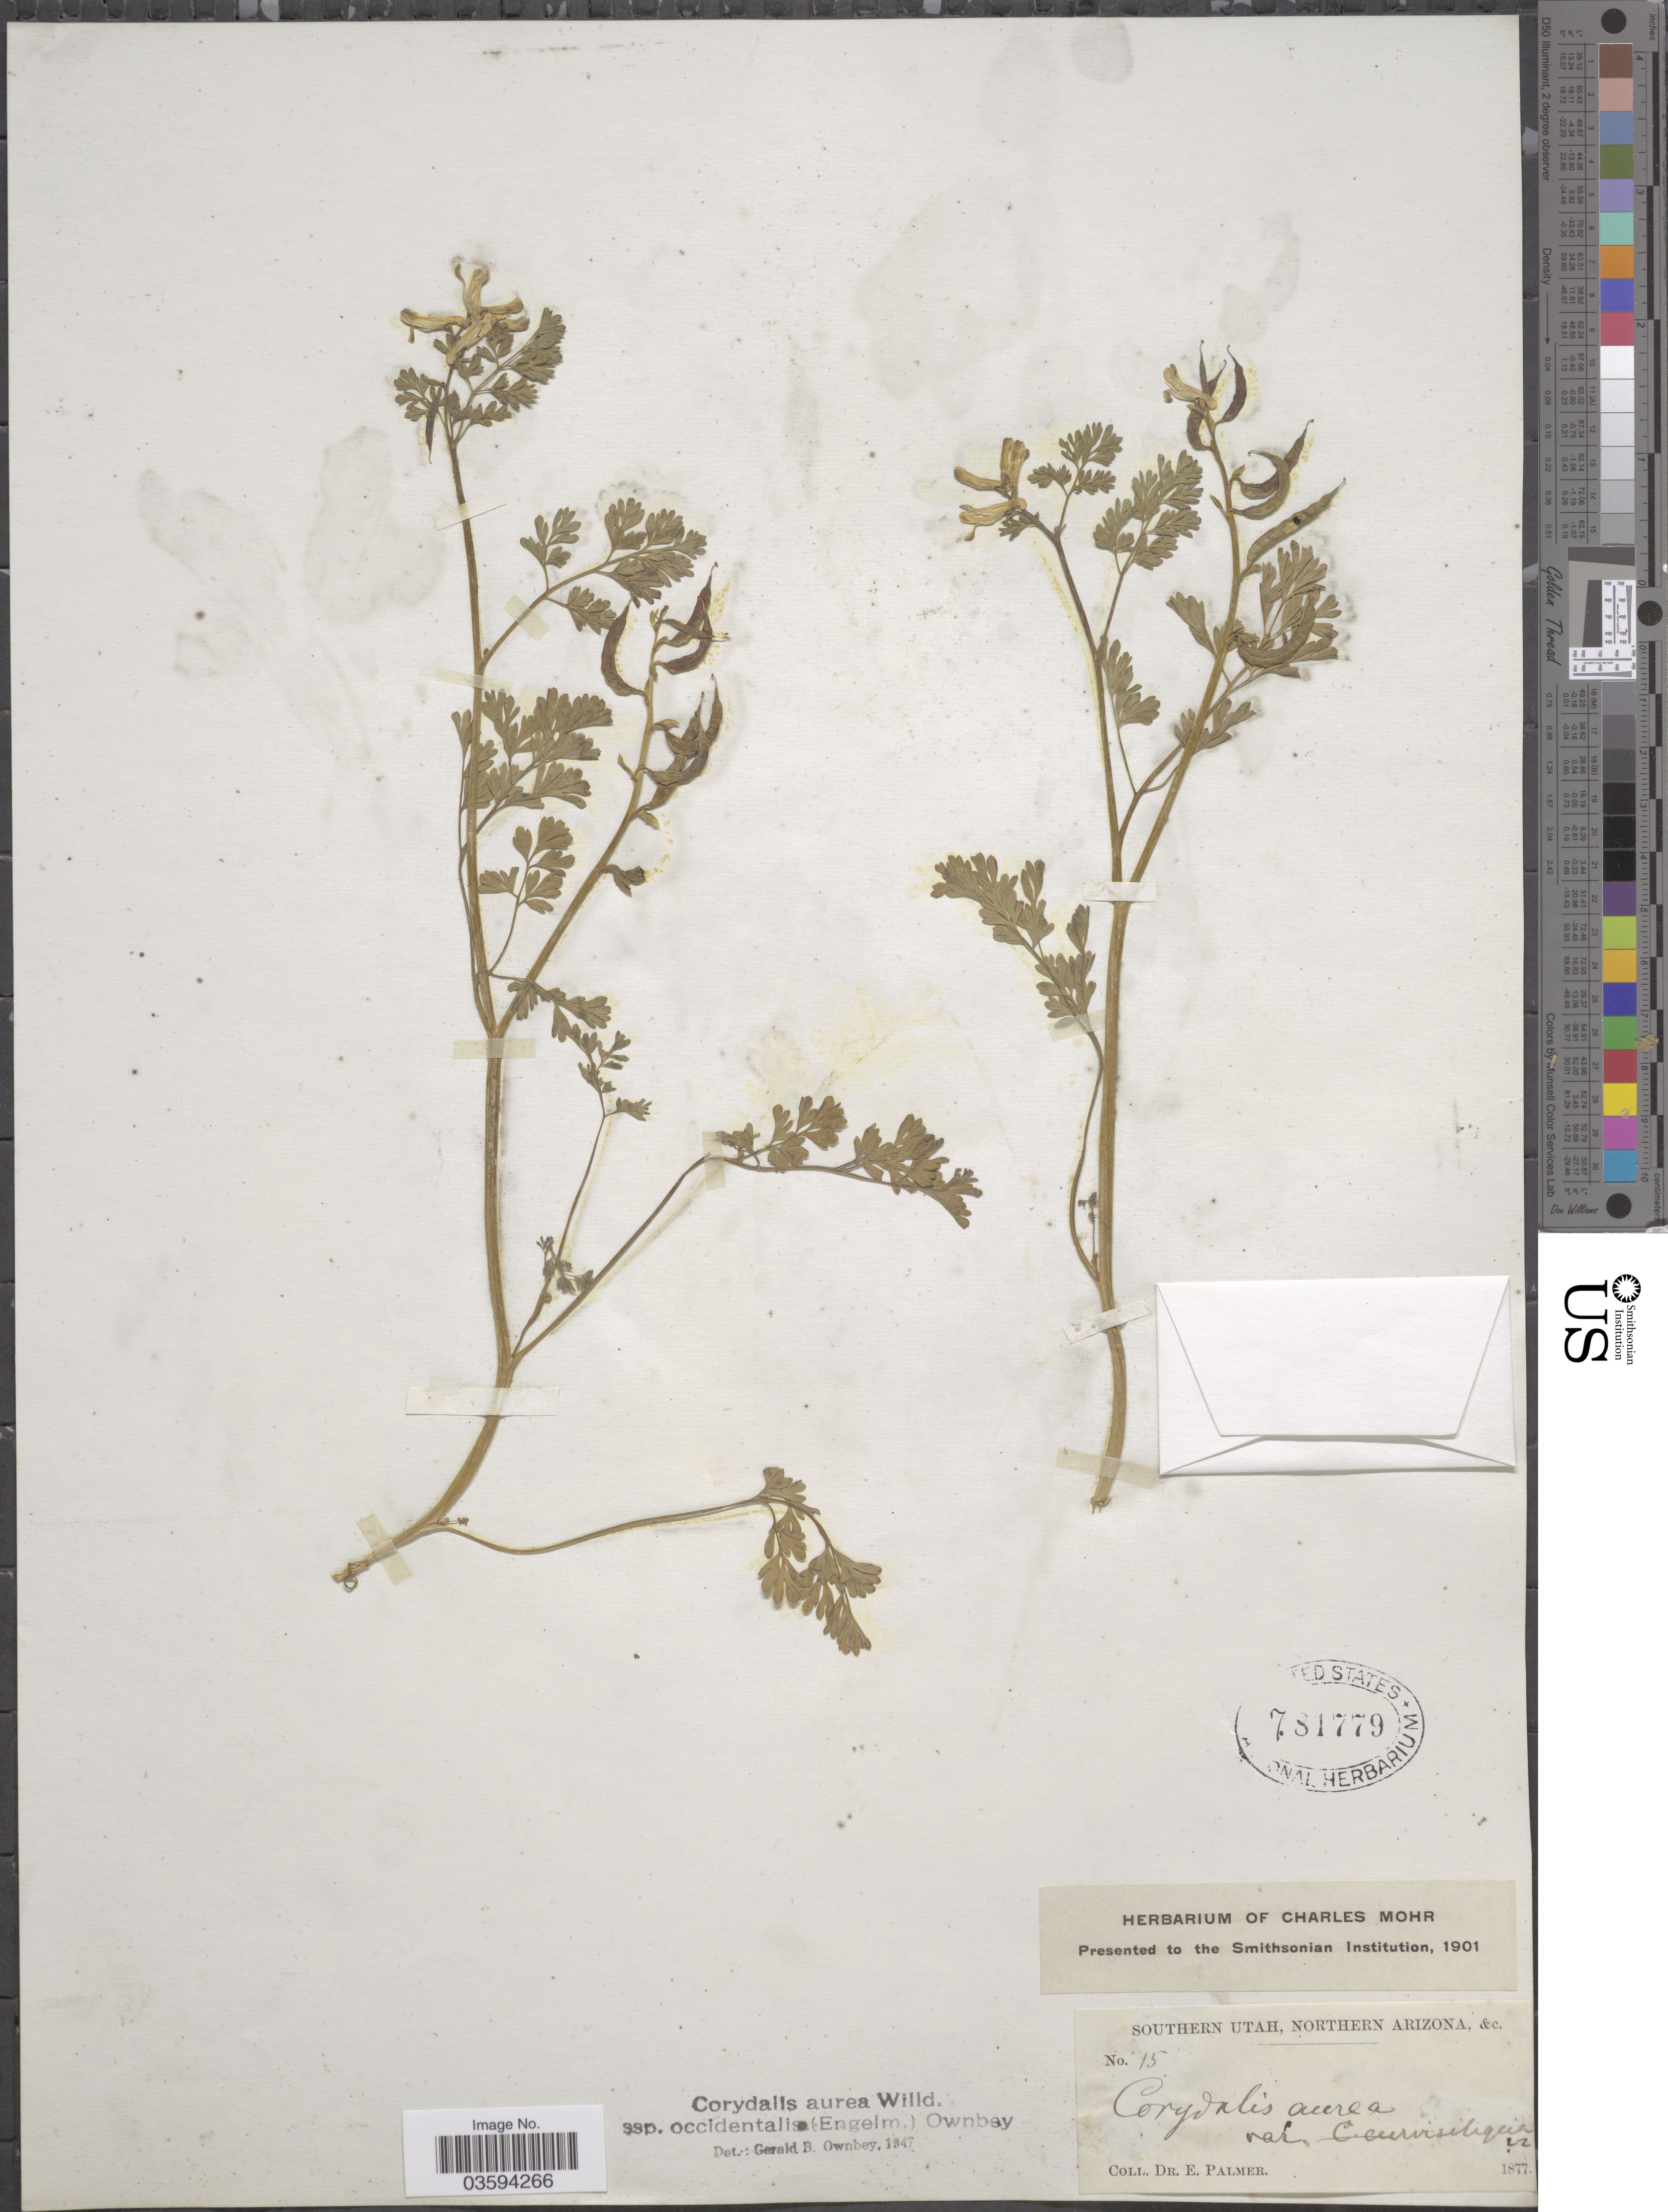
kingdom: Plantae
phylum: Tracheophyta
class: Magnoliopsida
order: Ranunculales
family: Papaveraceae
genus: Corydalis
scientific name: Corydalis aurea subsp. occidentalis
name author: Willd.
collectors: E. Palmer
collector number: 15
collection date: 1877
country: United States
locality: Southern Utah, Northern Arizona, &c.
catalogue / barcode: US 781779